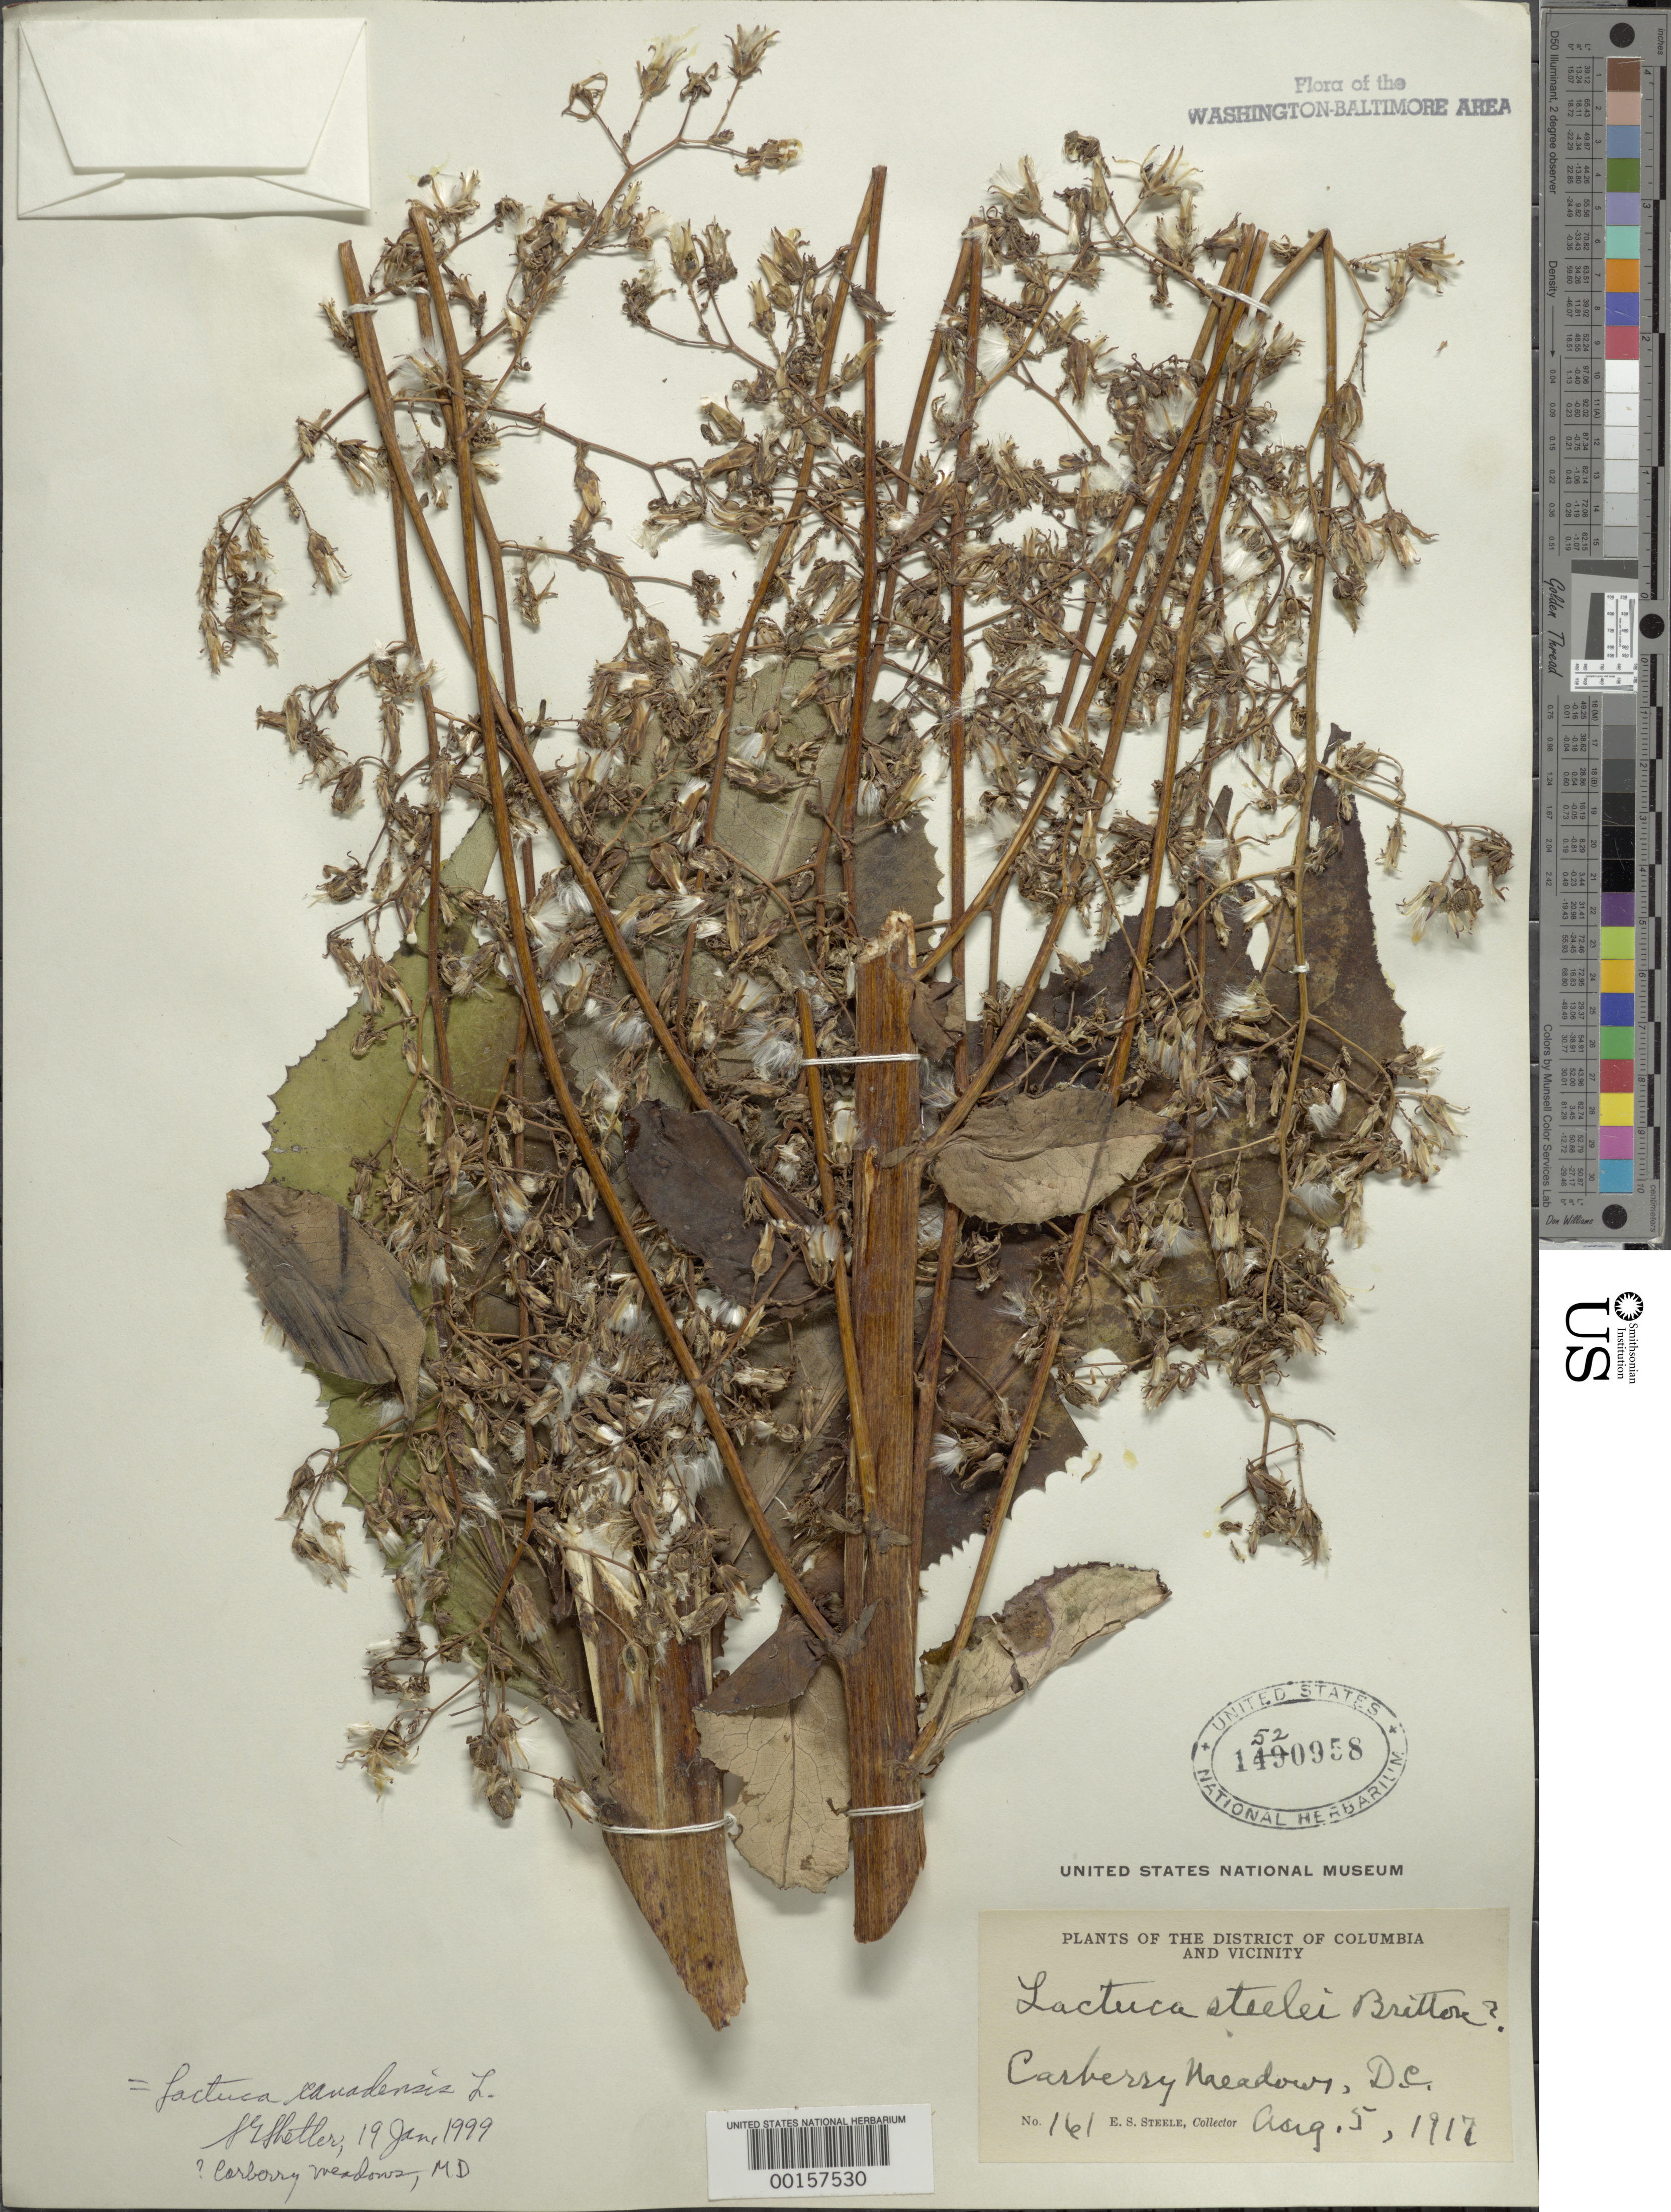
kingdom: Plantae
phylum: Tracheophyta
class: Magnoliopsida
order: Asterales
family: Asteraceae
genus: Lactuca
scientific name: Lactuca canadensis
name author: L.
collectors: E. Steele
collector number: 161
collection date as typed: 05 Aug 1917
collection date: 1917-08-05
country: United States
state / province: District of Columbia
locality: Carberry meadow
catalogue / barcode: US 1520958